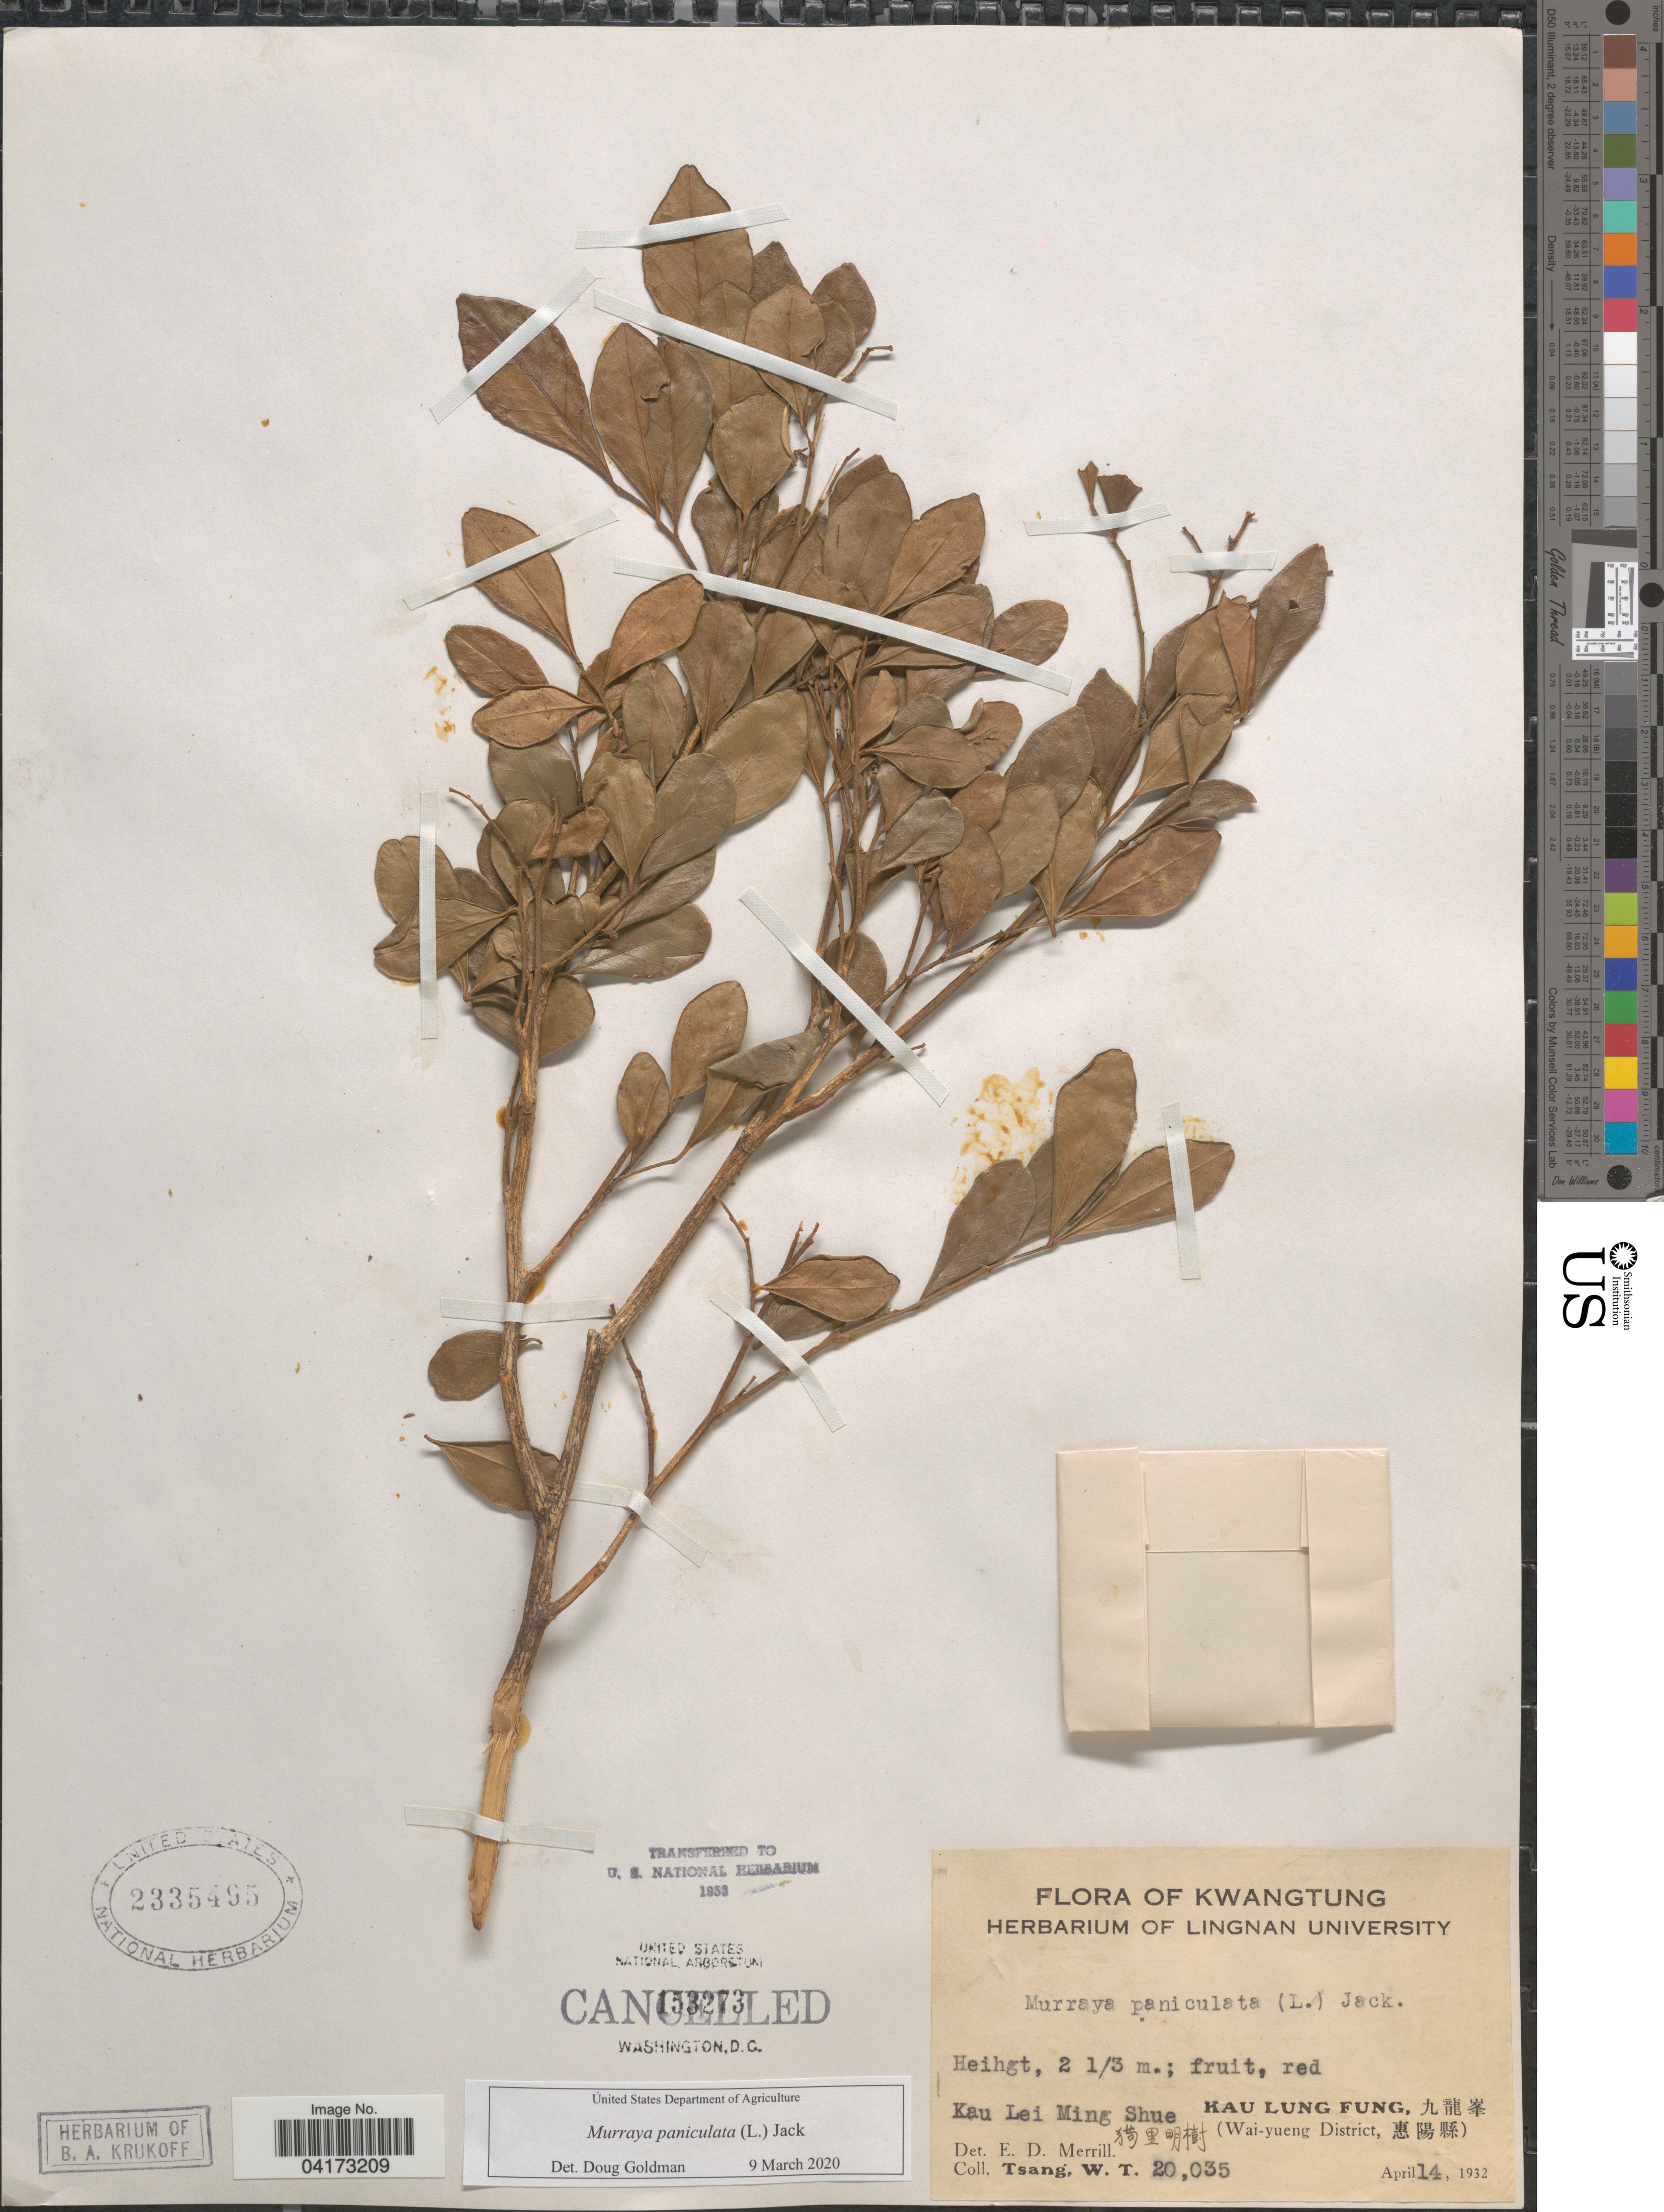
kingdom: Plantae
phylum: Tracheophyta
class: Magnoliopsida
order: Sapindales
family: Rutaceae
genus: Murraya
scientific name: Murraya paniculata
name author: (L.) Jack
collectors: W. T. Tsang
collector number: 20035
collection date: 1932-04-14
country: China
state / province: Guangdong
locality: Kwangtung. Kau Lei Ming Shue [Foreign script]. Kau Lung Fung, [Foreign script] (Wai-yueng District, [Foreign script]).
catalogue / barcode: US 2335495